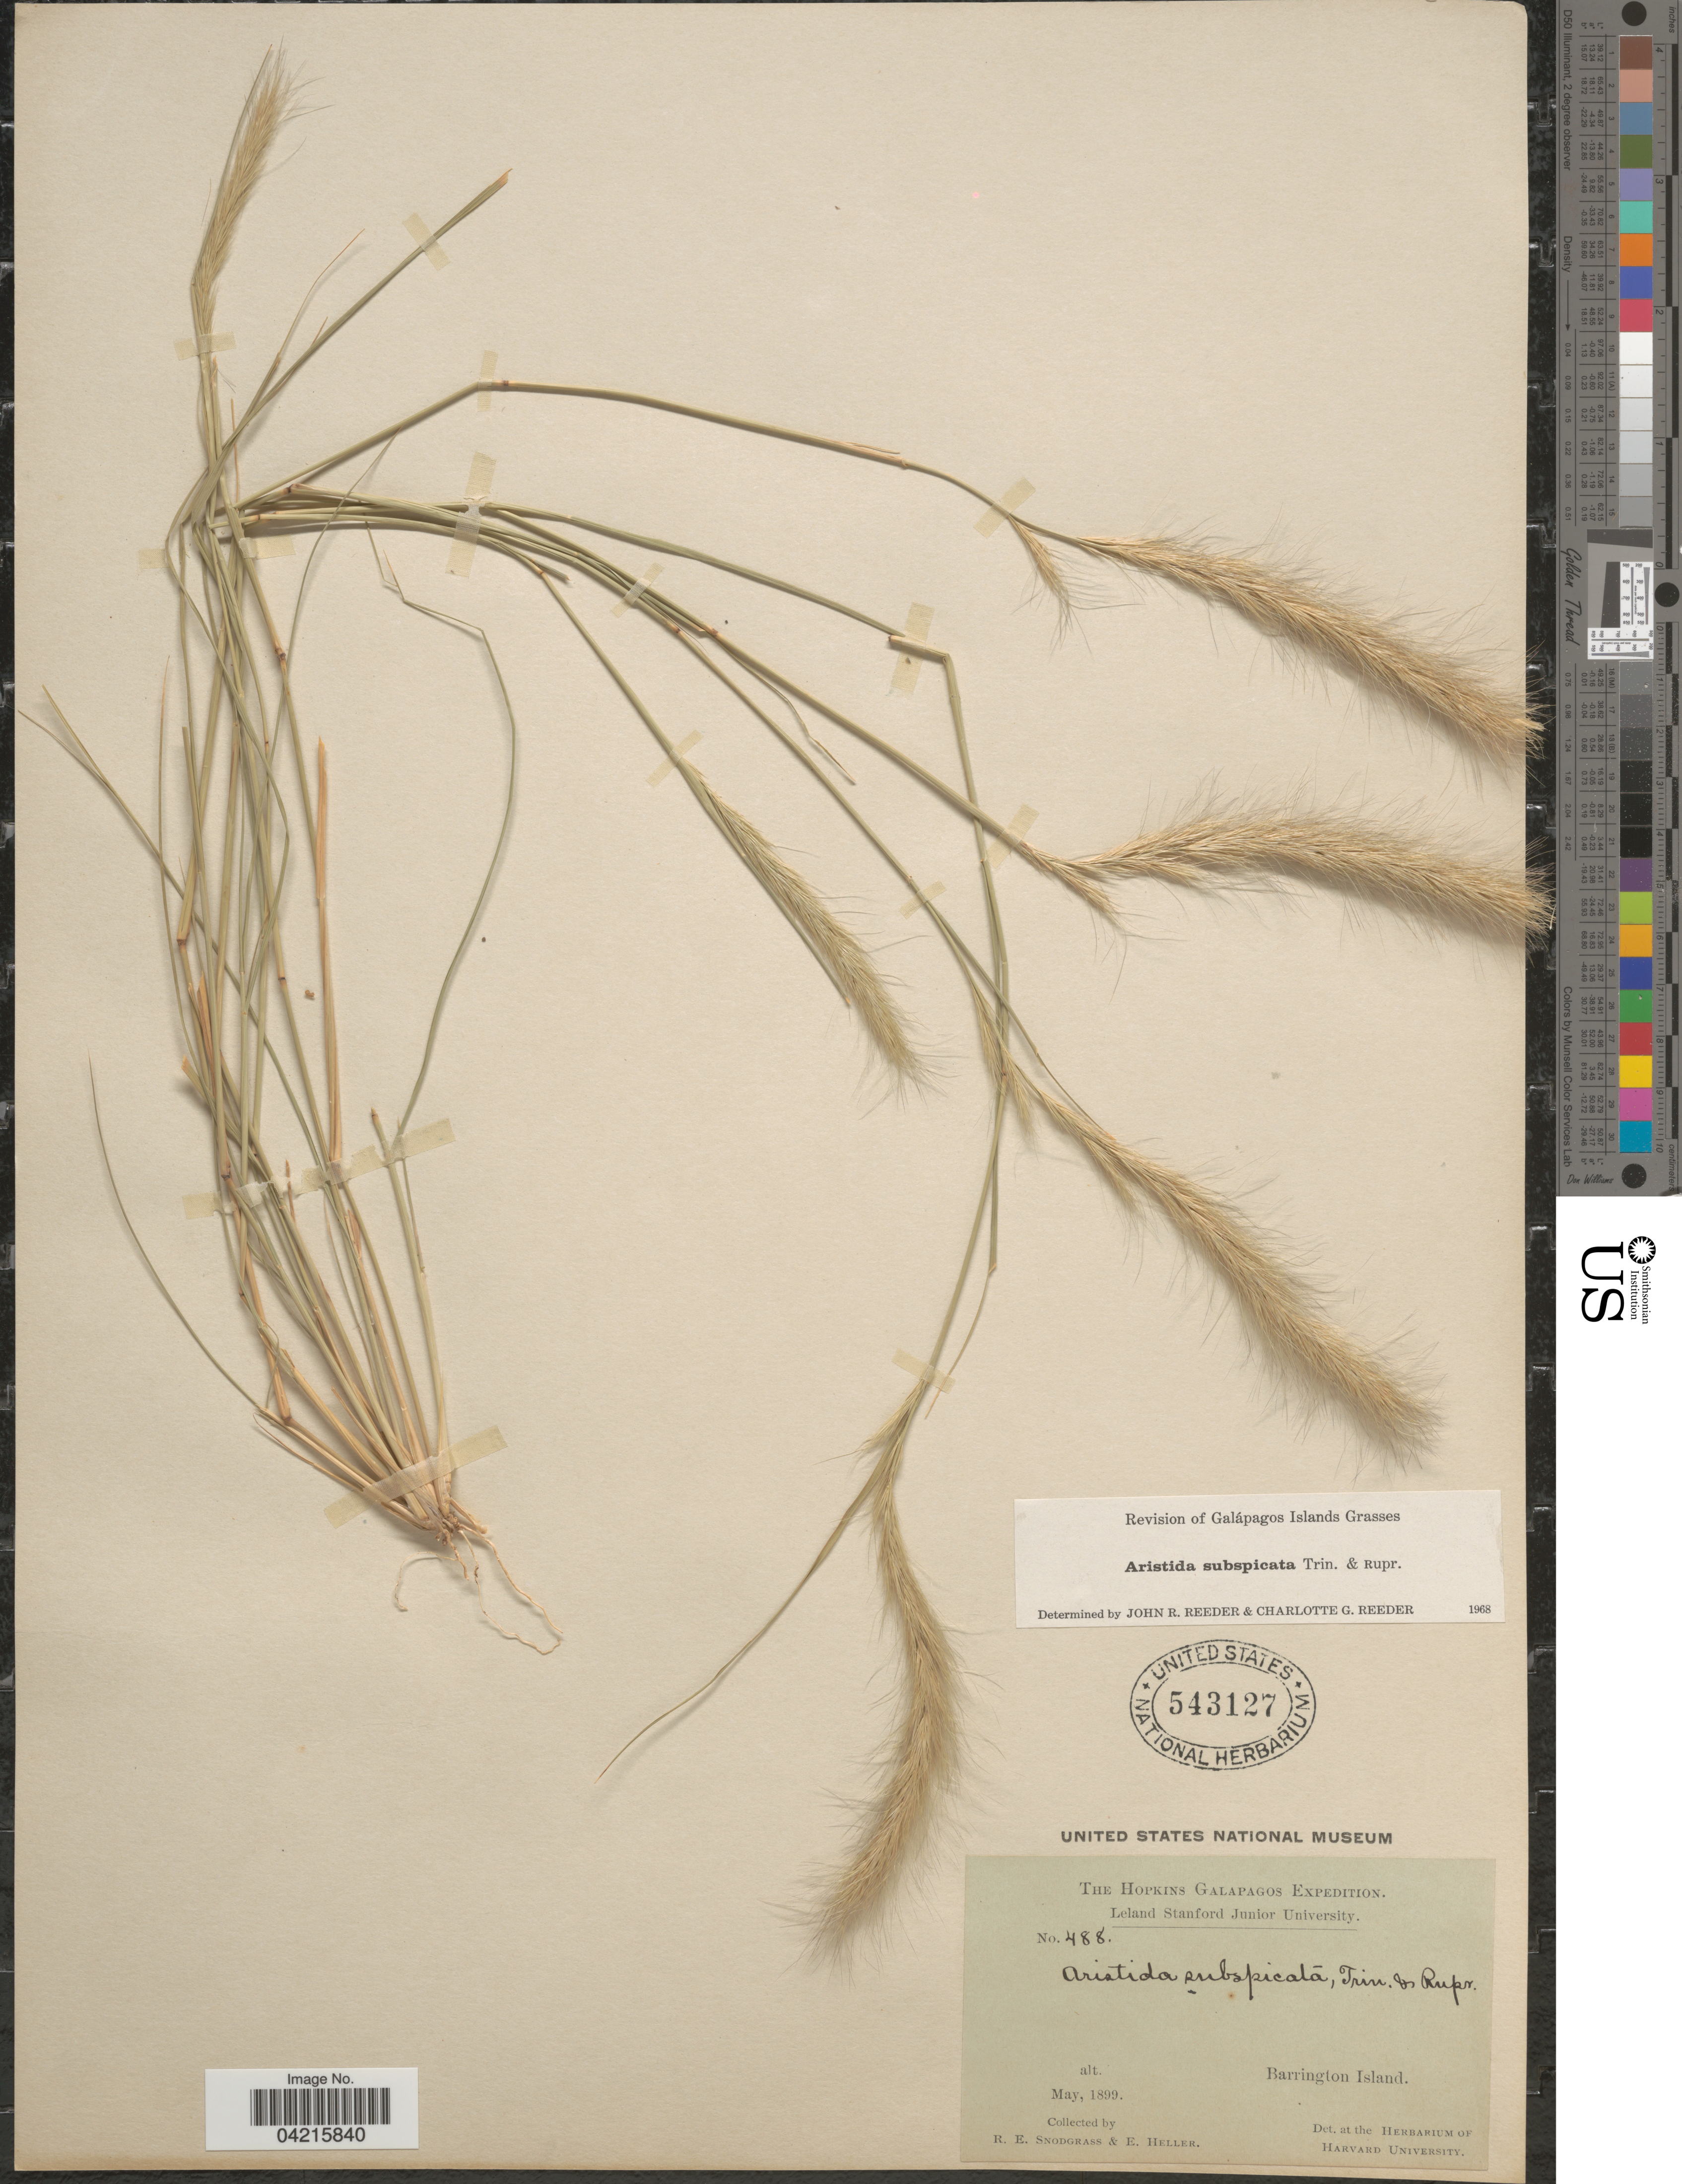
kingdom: Plantae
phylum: Tracheophyta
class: Liliopsida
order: Poales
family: Poaceae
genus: Aristida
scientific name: Aristida subspicata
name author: Trin. & Rupr.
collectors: R. E. Snodgrass & E. Heller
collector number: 488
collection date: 1899-05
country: Ecuador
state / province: Colón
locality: The Hopkins Galapagos Expedition. Barrington Island.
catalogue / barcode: US 543127